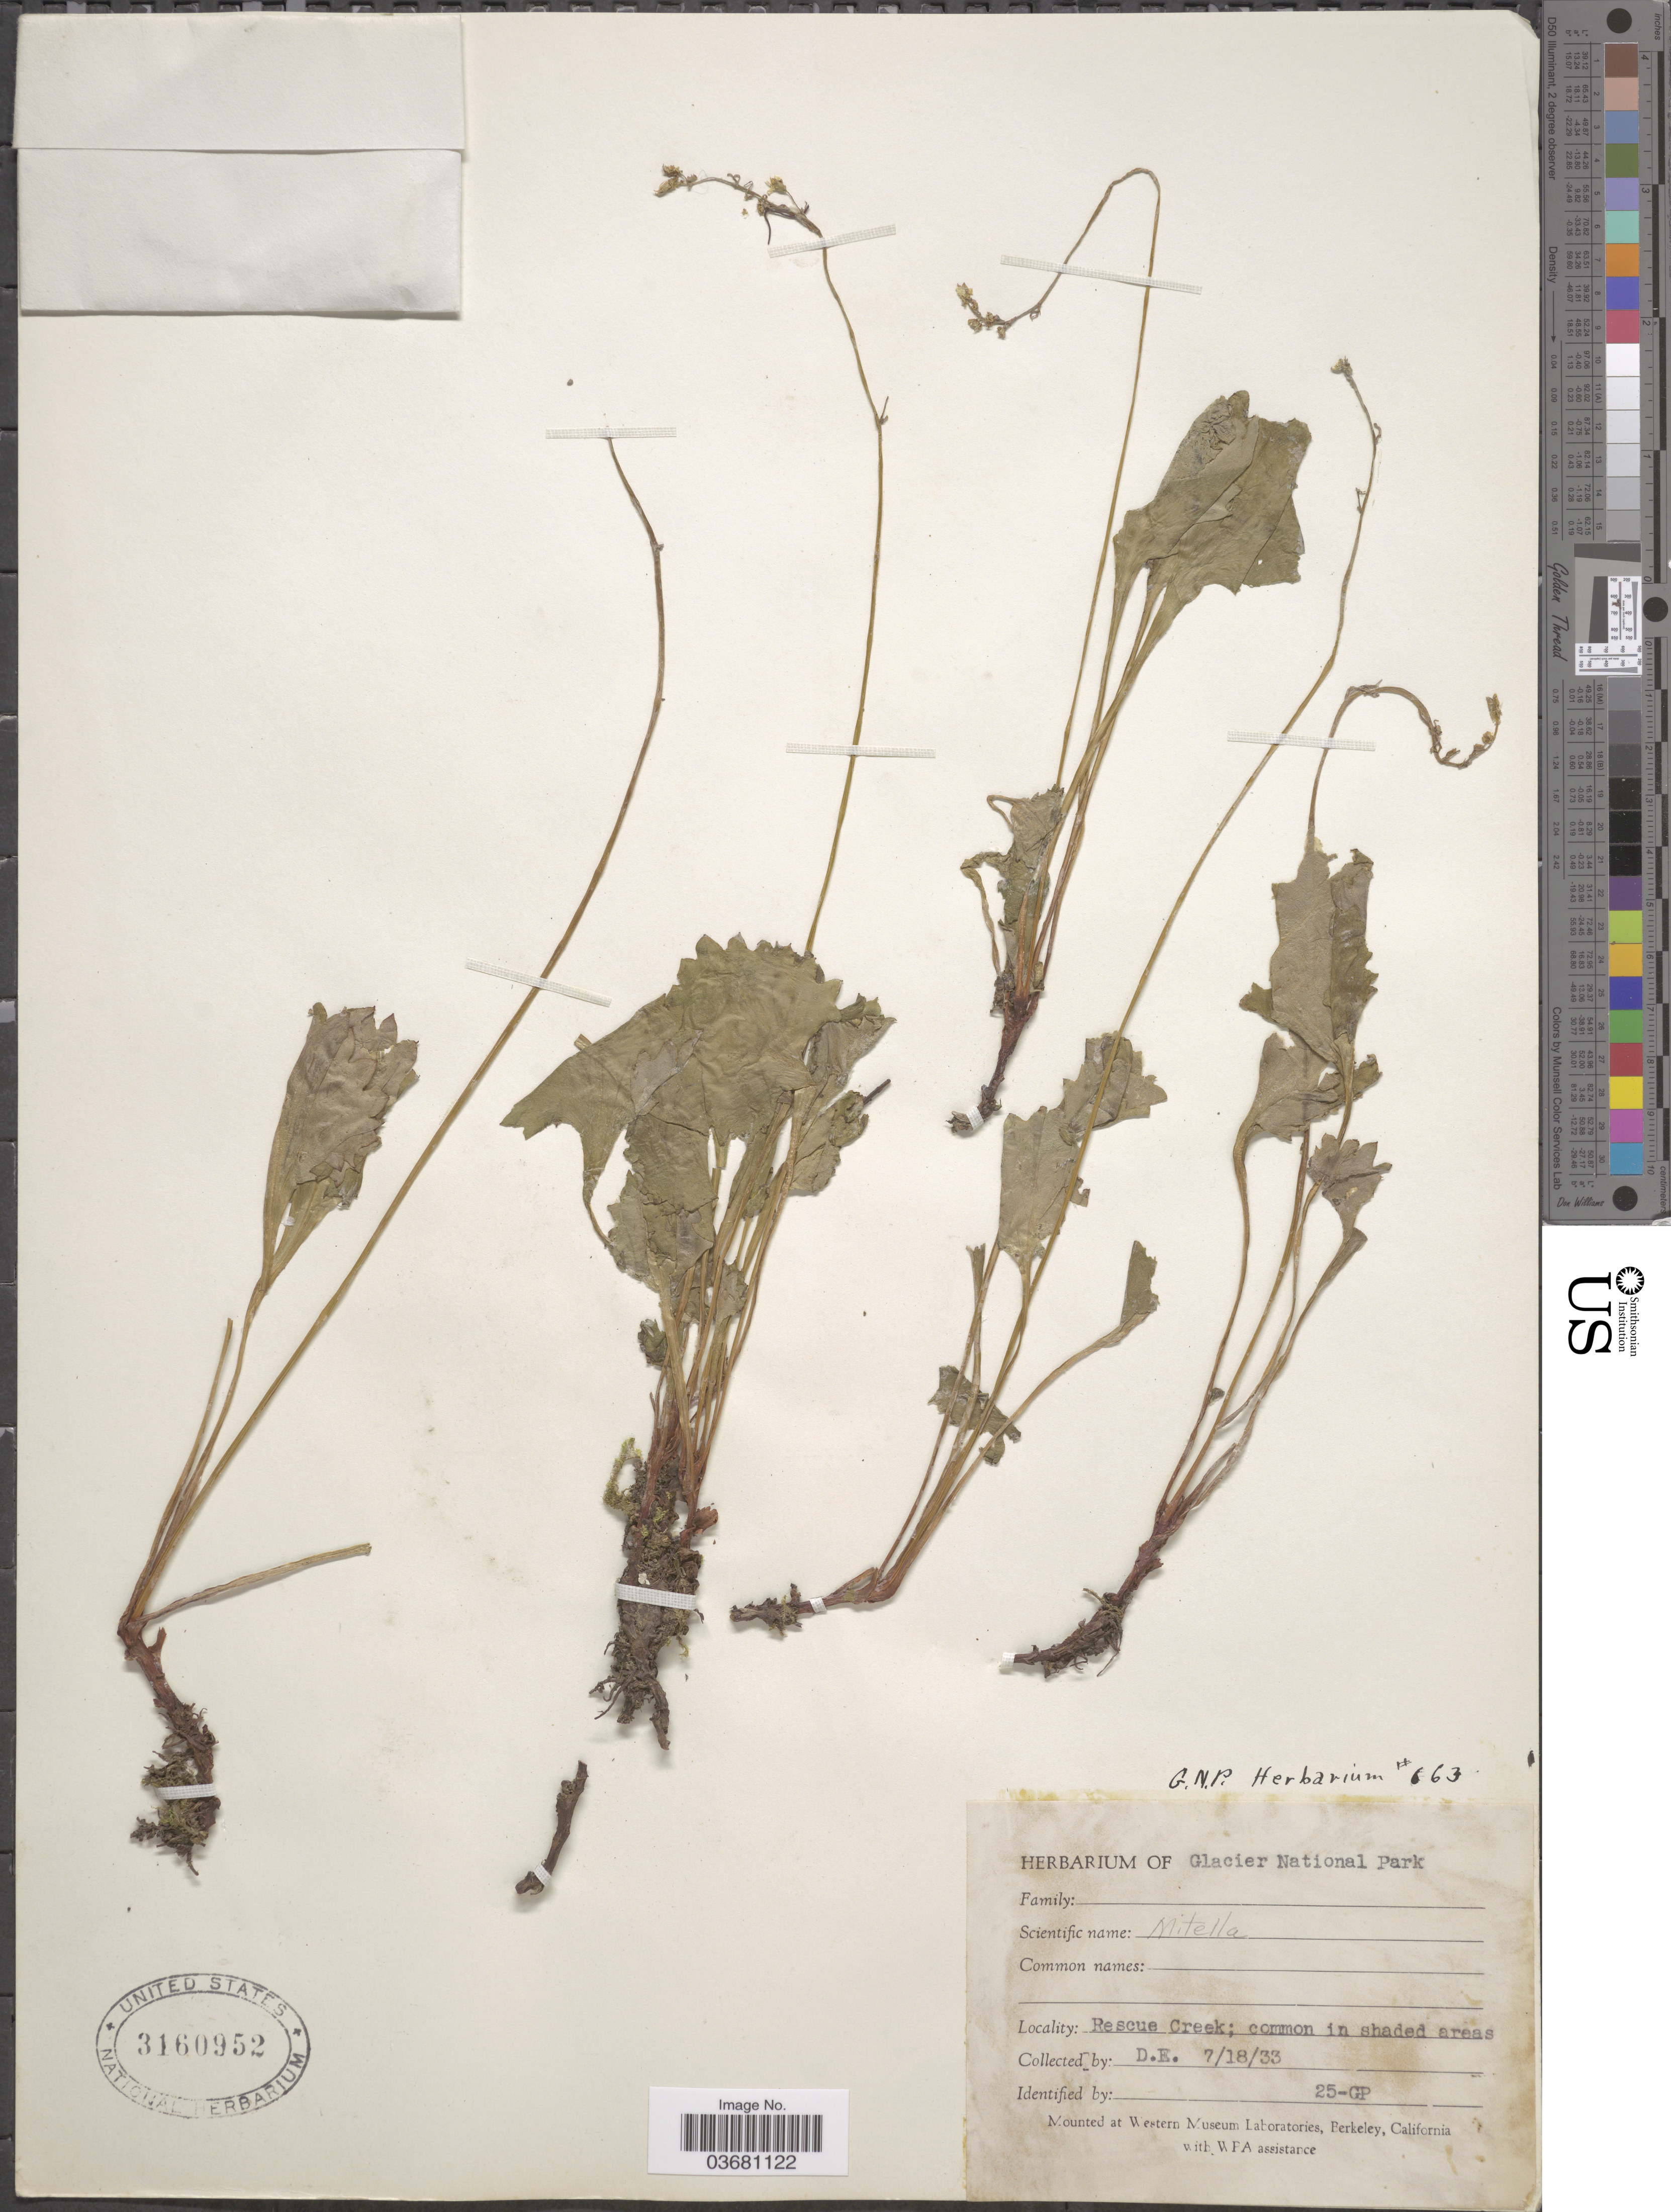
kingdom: Plantae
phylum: Tracheophyta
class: Magnoliopsida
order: Saxifragales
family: Saxifragaceae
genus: Mitella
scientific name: Mitella breweri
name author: A. Gray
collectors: ex herb. G. N. P.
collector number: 663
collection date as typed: Transcribed d/m/y: 18/7/33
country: United States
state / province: Montana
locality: Rescue Creek; common in shaded areas.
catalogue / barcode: US 3160952